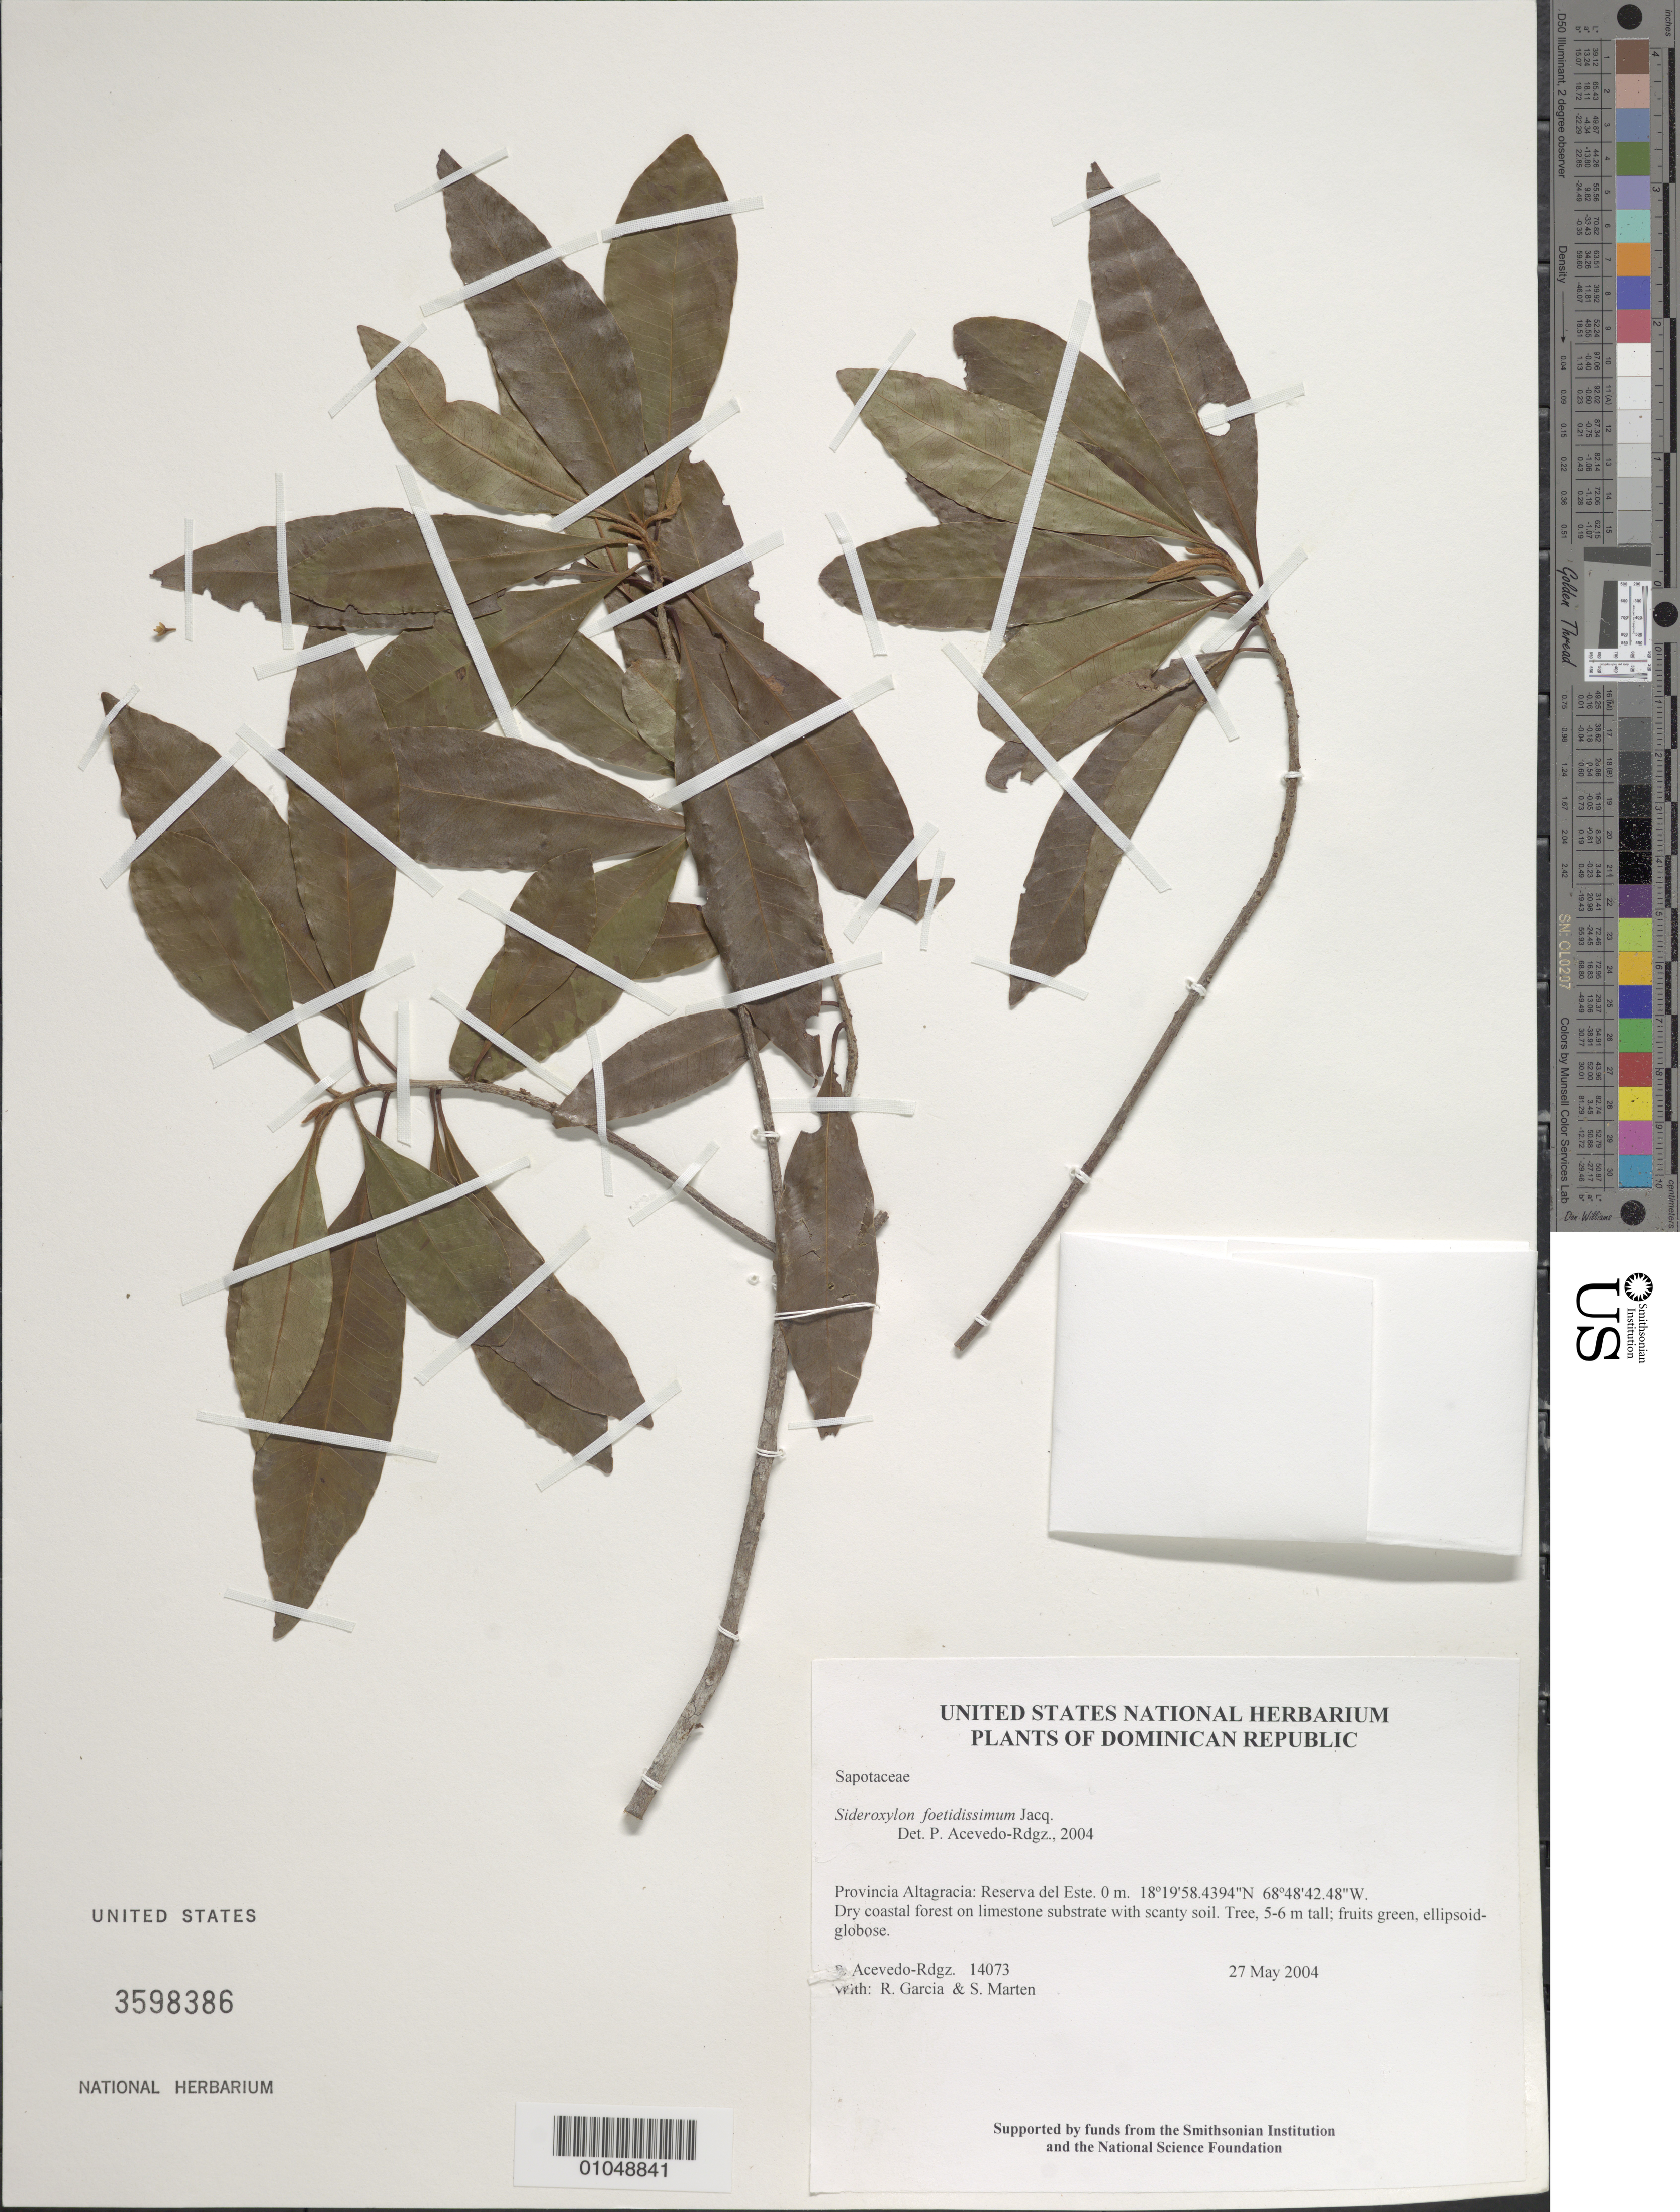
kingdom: Plantae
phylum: Tracheophyta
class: Magnoliopsida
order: Ericales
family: Sapotaceae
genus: Sideroxylon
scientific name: Sideroxylon foetidissimum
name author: Jacq.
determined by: Acevedo-Rodríguez, P., (BOT), Smithsonian Institution - National Museum of Natural History (UNITED STATES)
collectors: P. Acevedo-Rodr., R. G. García & S. Marten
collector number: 14073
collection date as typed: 27 May 2004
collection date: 2004-05-27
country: Dominican Republic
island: Hispaniola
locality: Provincia Altagracia: Reserva del Este.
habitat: Dry coastal forest on limestone substrate with scanty soil.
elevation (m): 0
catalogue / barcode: US 3598386